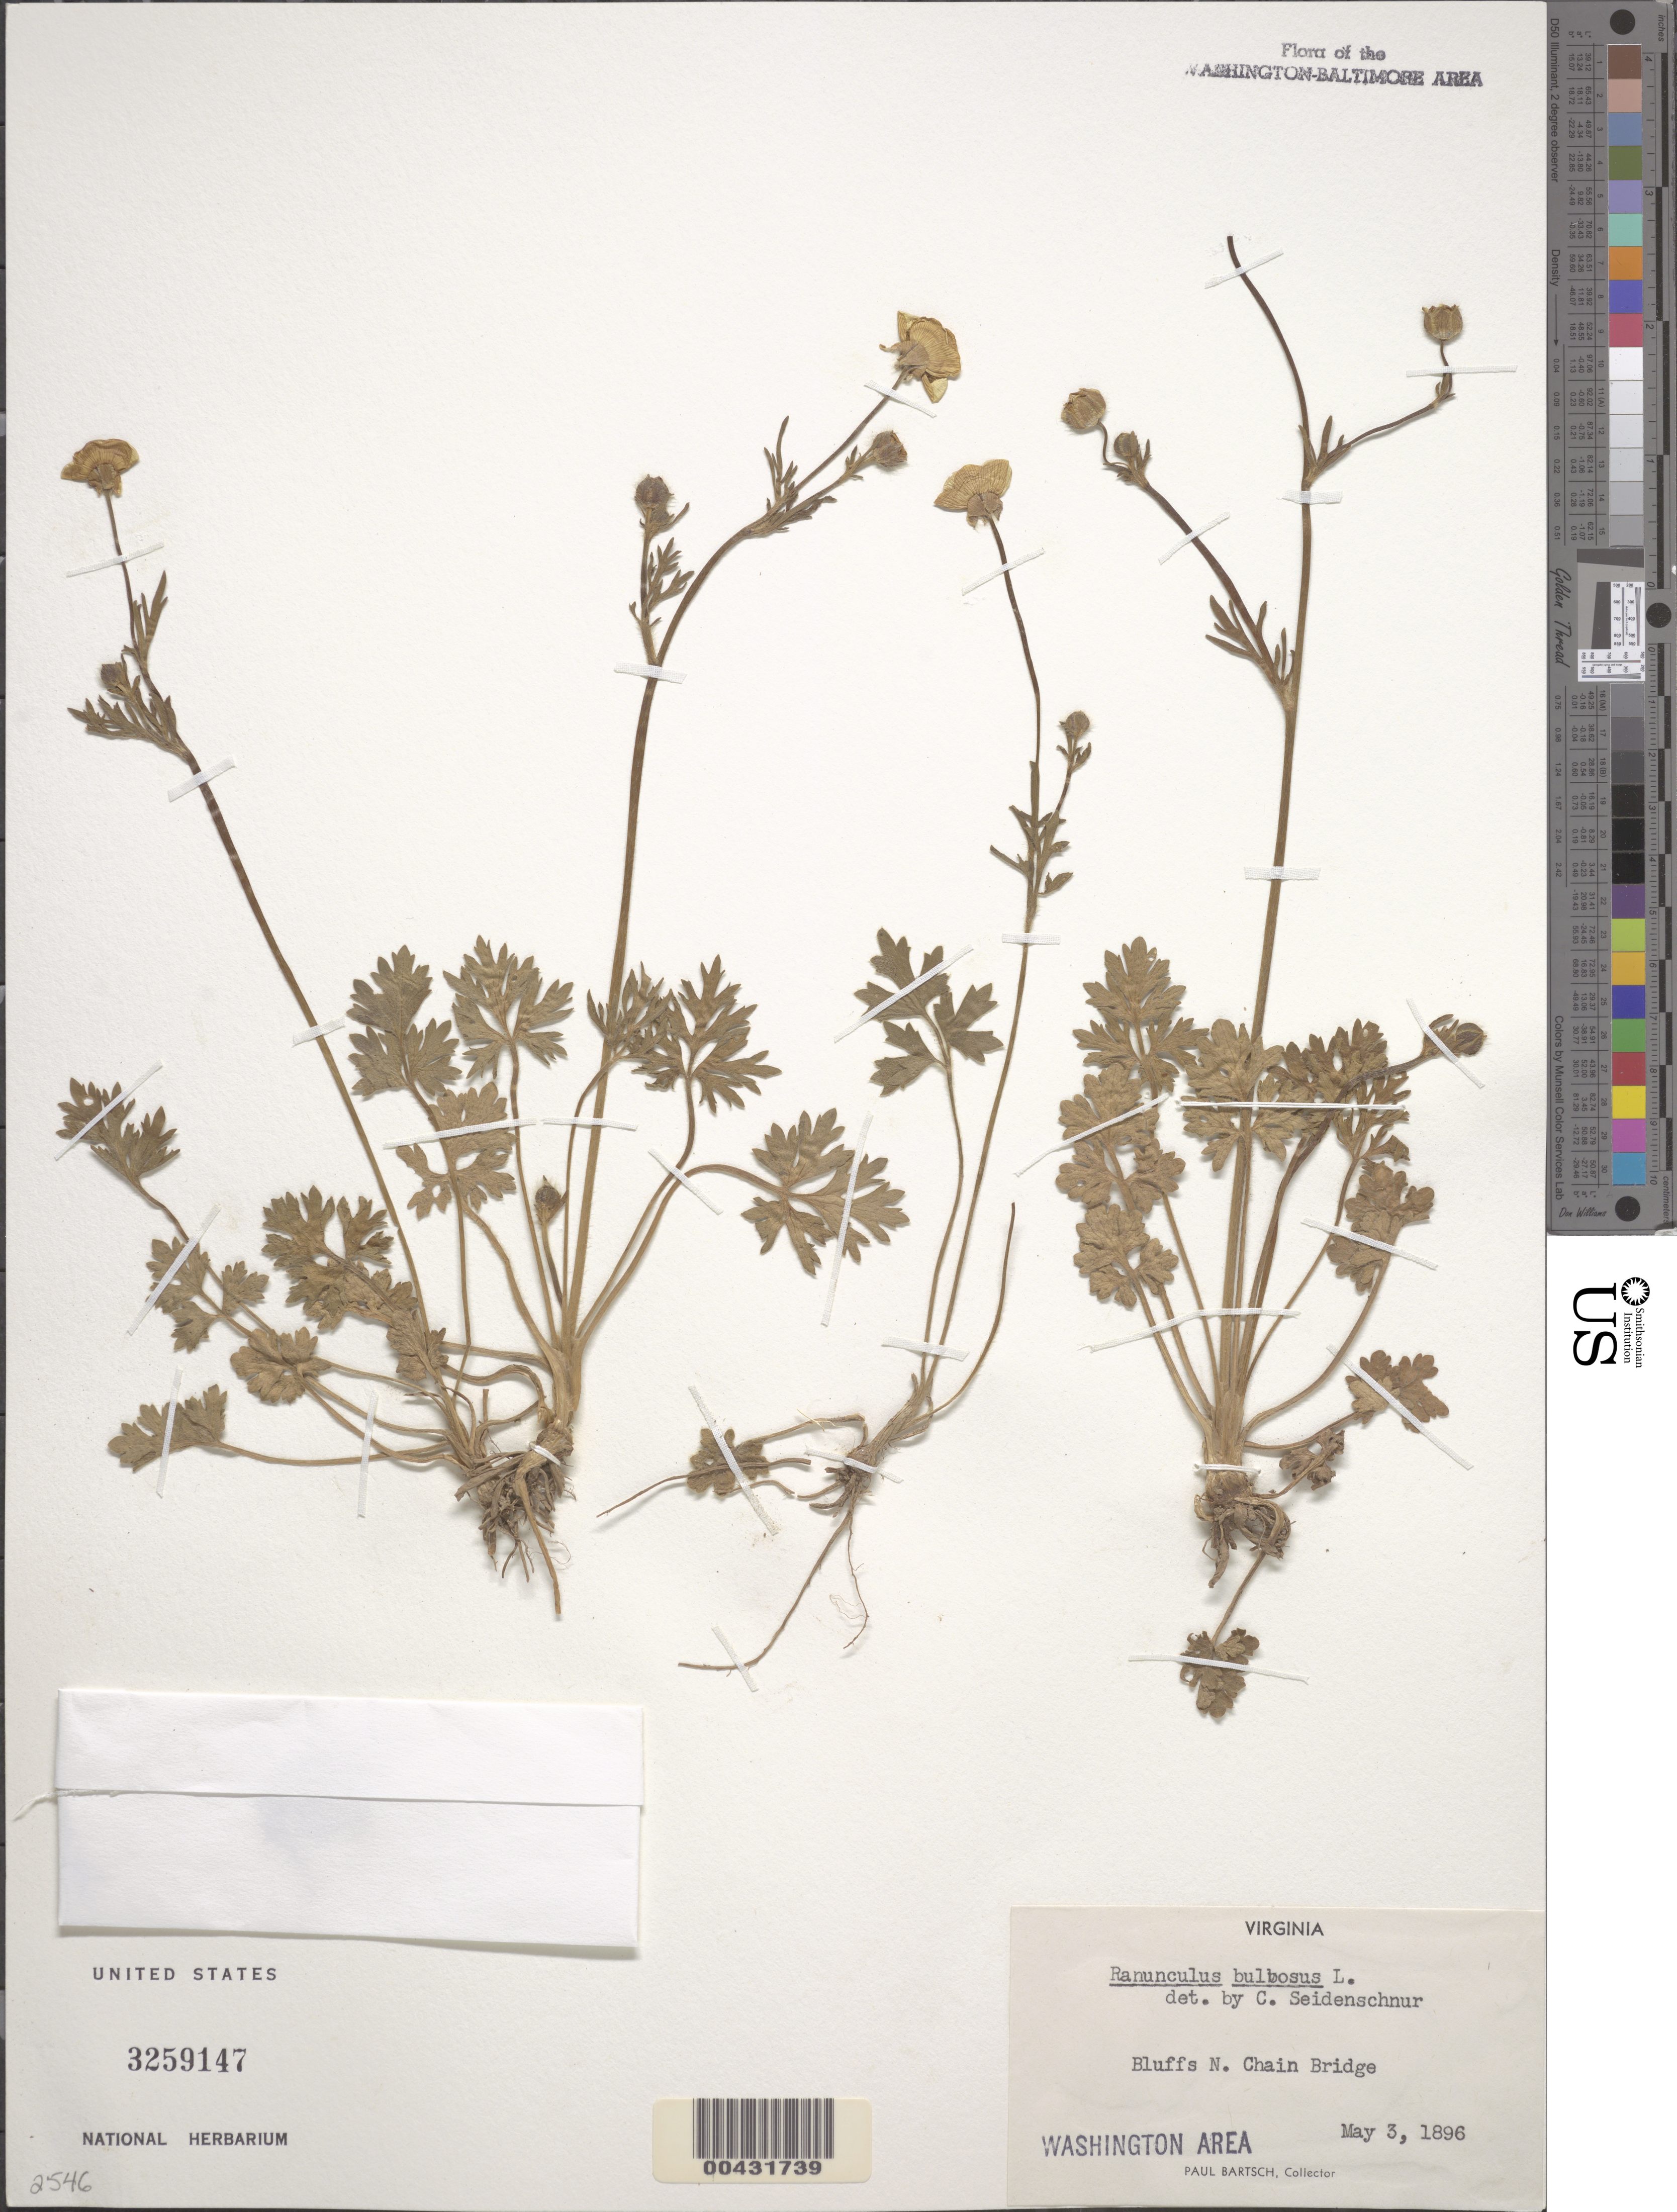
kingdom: Plantae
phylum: Tracheophyta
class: Magnoliopsida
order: Ranunculales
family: Ranunculaceae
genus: Ranunculus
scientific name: Ranunculus bulbosus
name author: L.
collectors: P. Bartsch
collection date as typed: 03 May 1896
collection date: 1896-05-03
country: United States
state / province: Virginia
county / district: Arlington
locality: N of Chain Bridge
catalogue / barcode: US 3259147